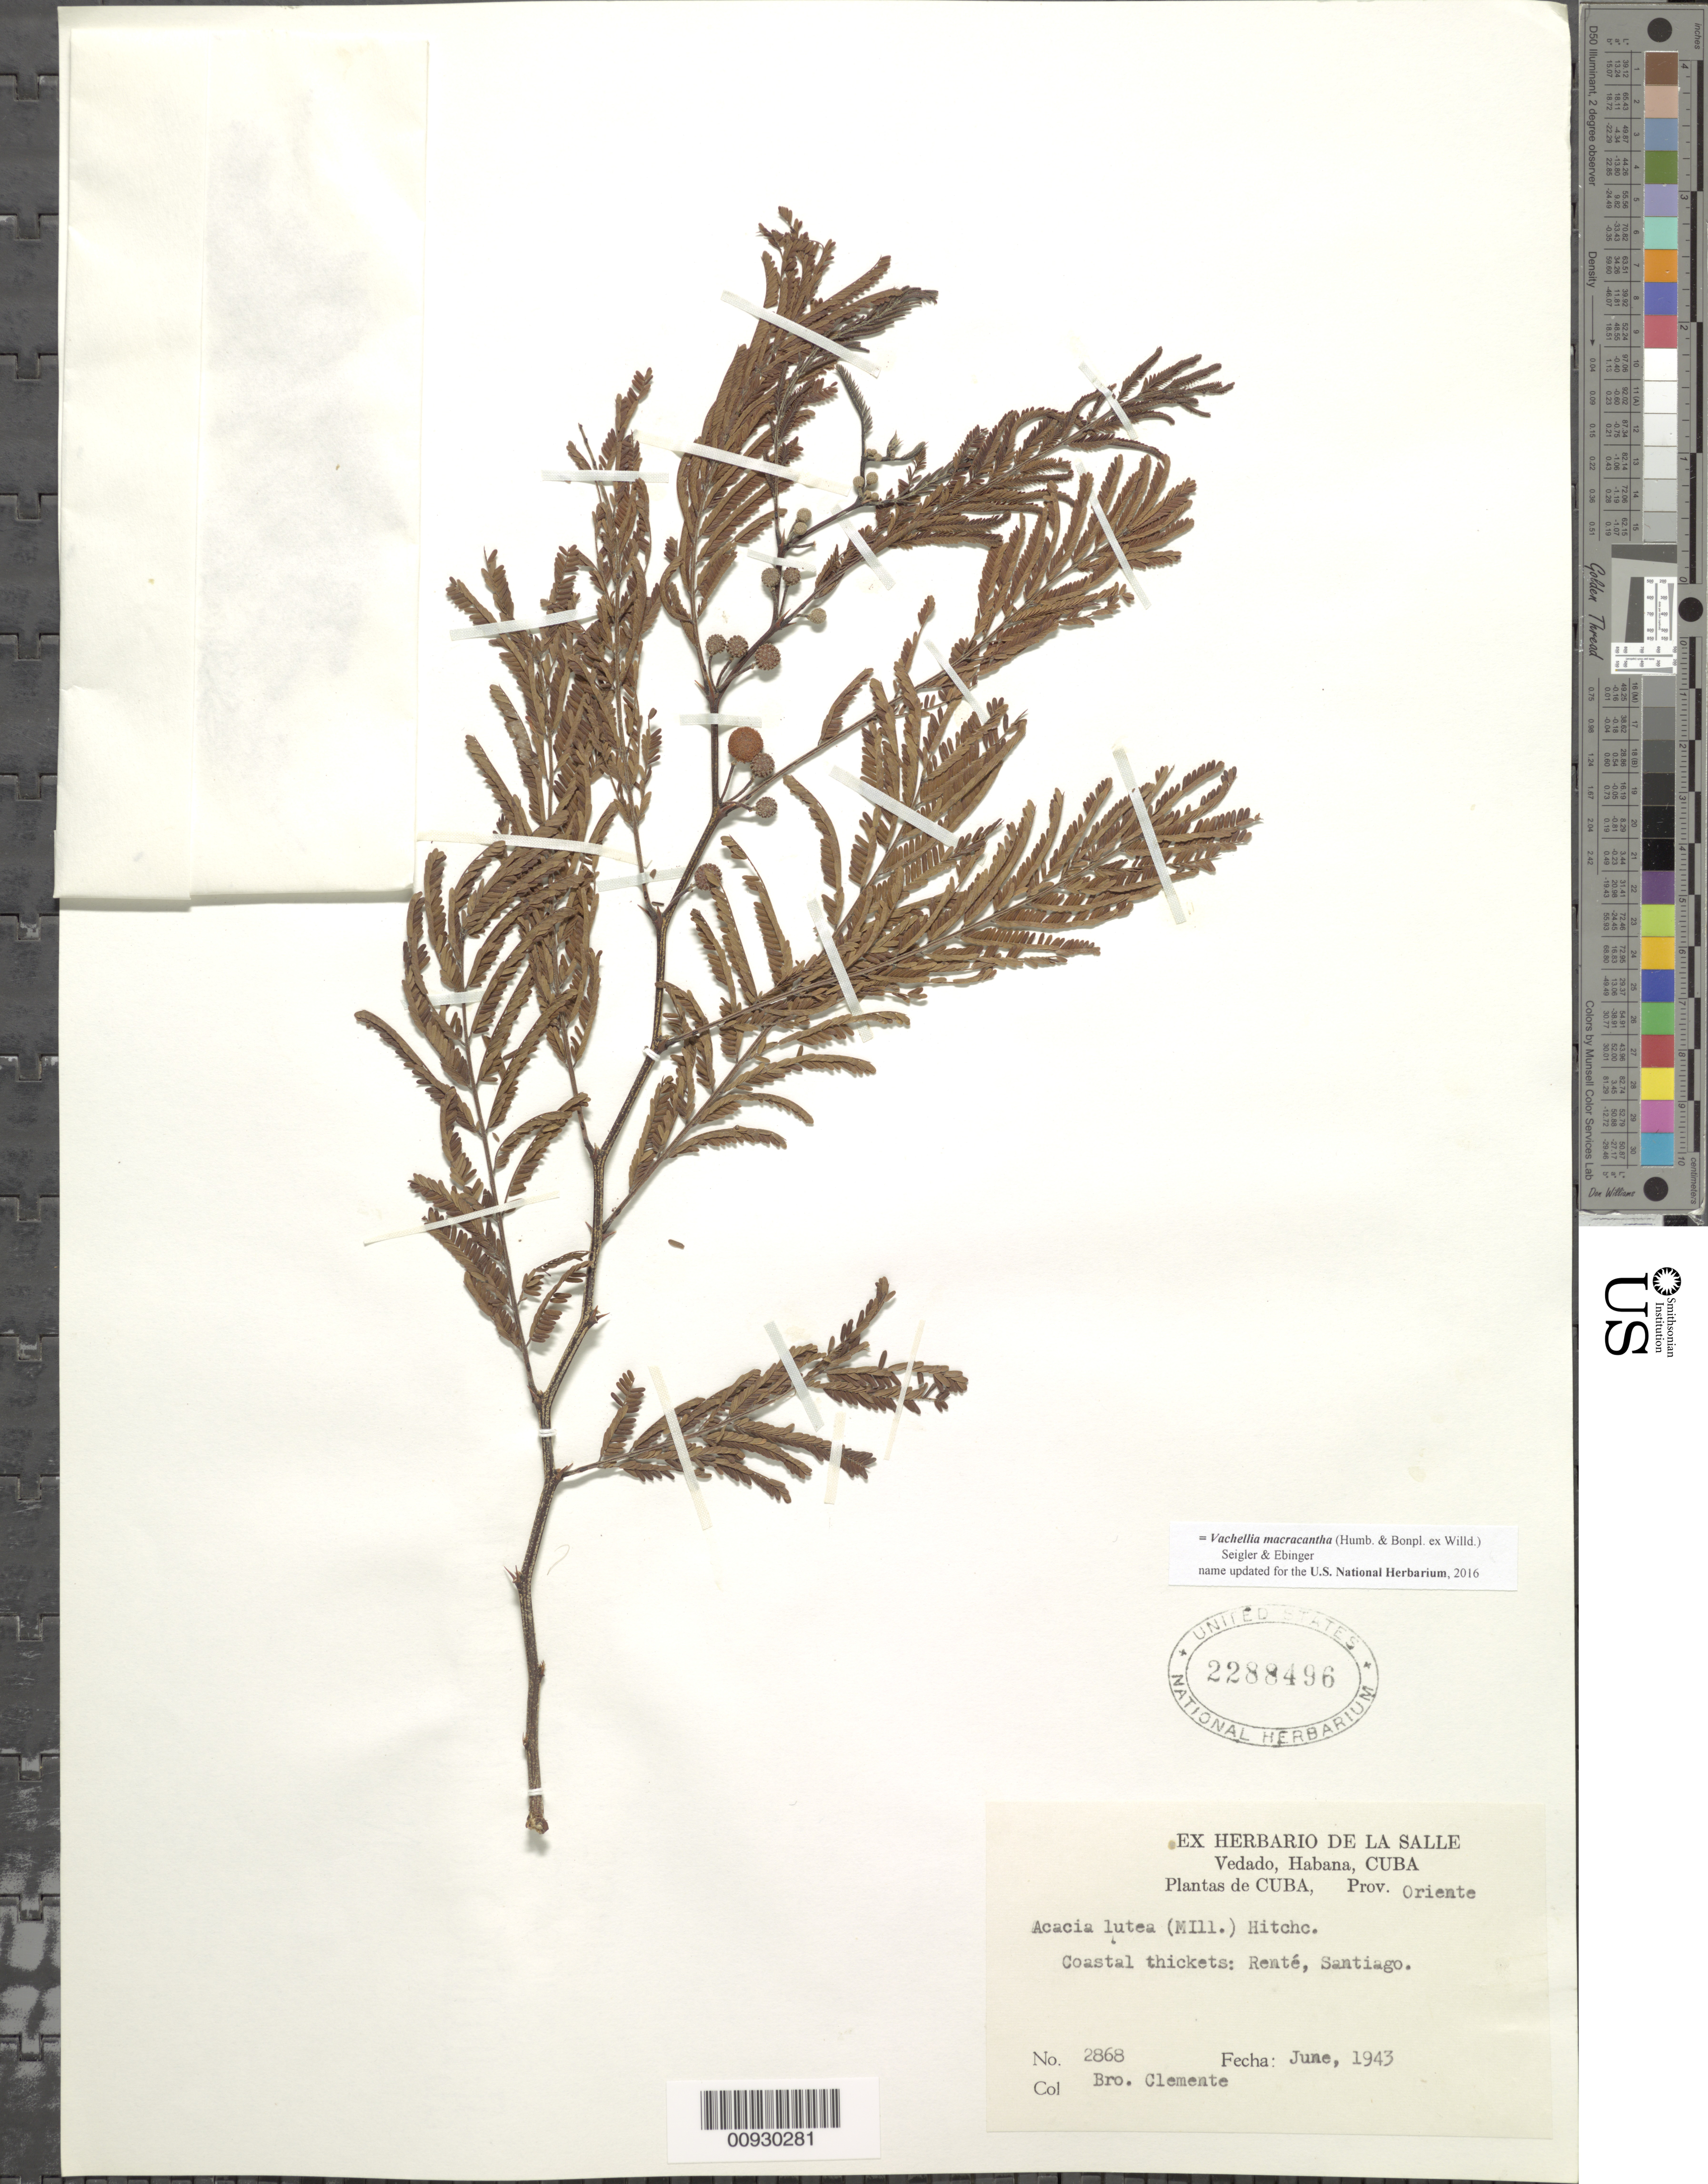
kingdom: Plantae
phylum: Tracheophyta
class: Magnoliopsida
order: Fabales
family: Fabaceae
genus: Vachellia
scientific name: Vachellia macracantha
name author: (Humb. & Bonpl. ex Willd.) Seigler & Ebinger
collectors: Bro. Clemente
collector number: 2868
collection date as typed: Jun 1943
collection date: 1943-06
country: Cuba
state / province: Santiago de Cuba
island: Cuba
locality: Rente, Santiago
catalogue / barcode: US 2288496